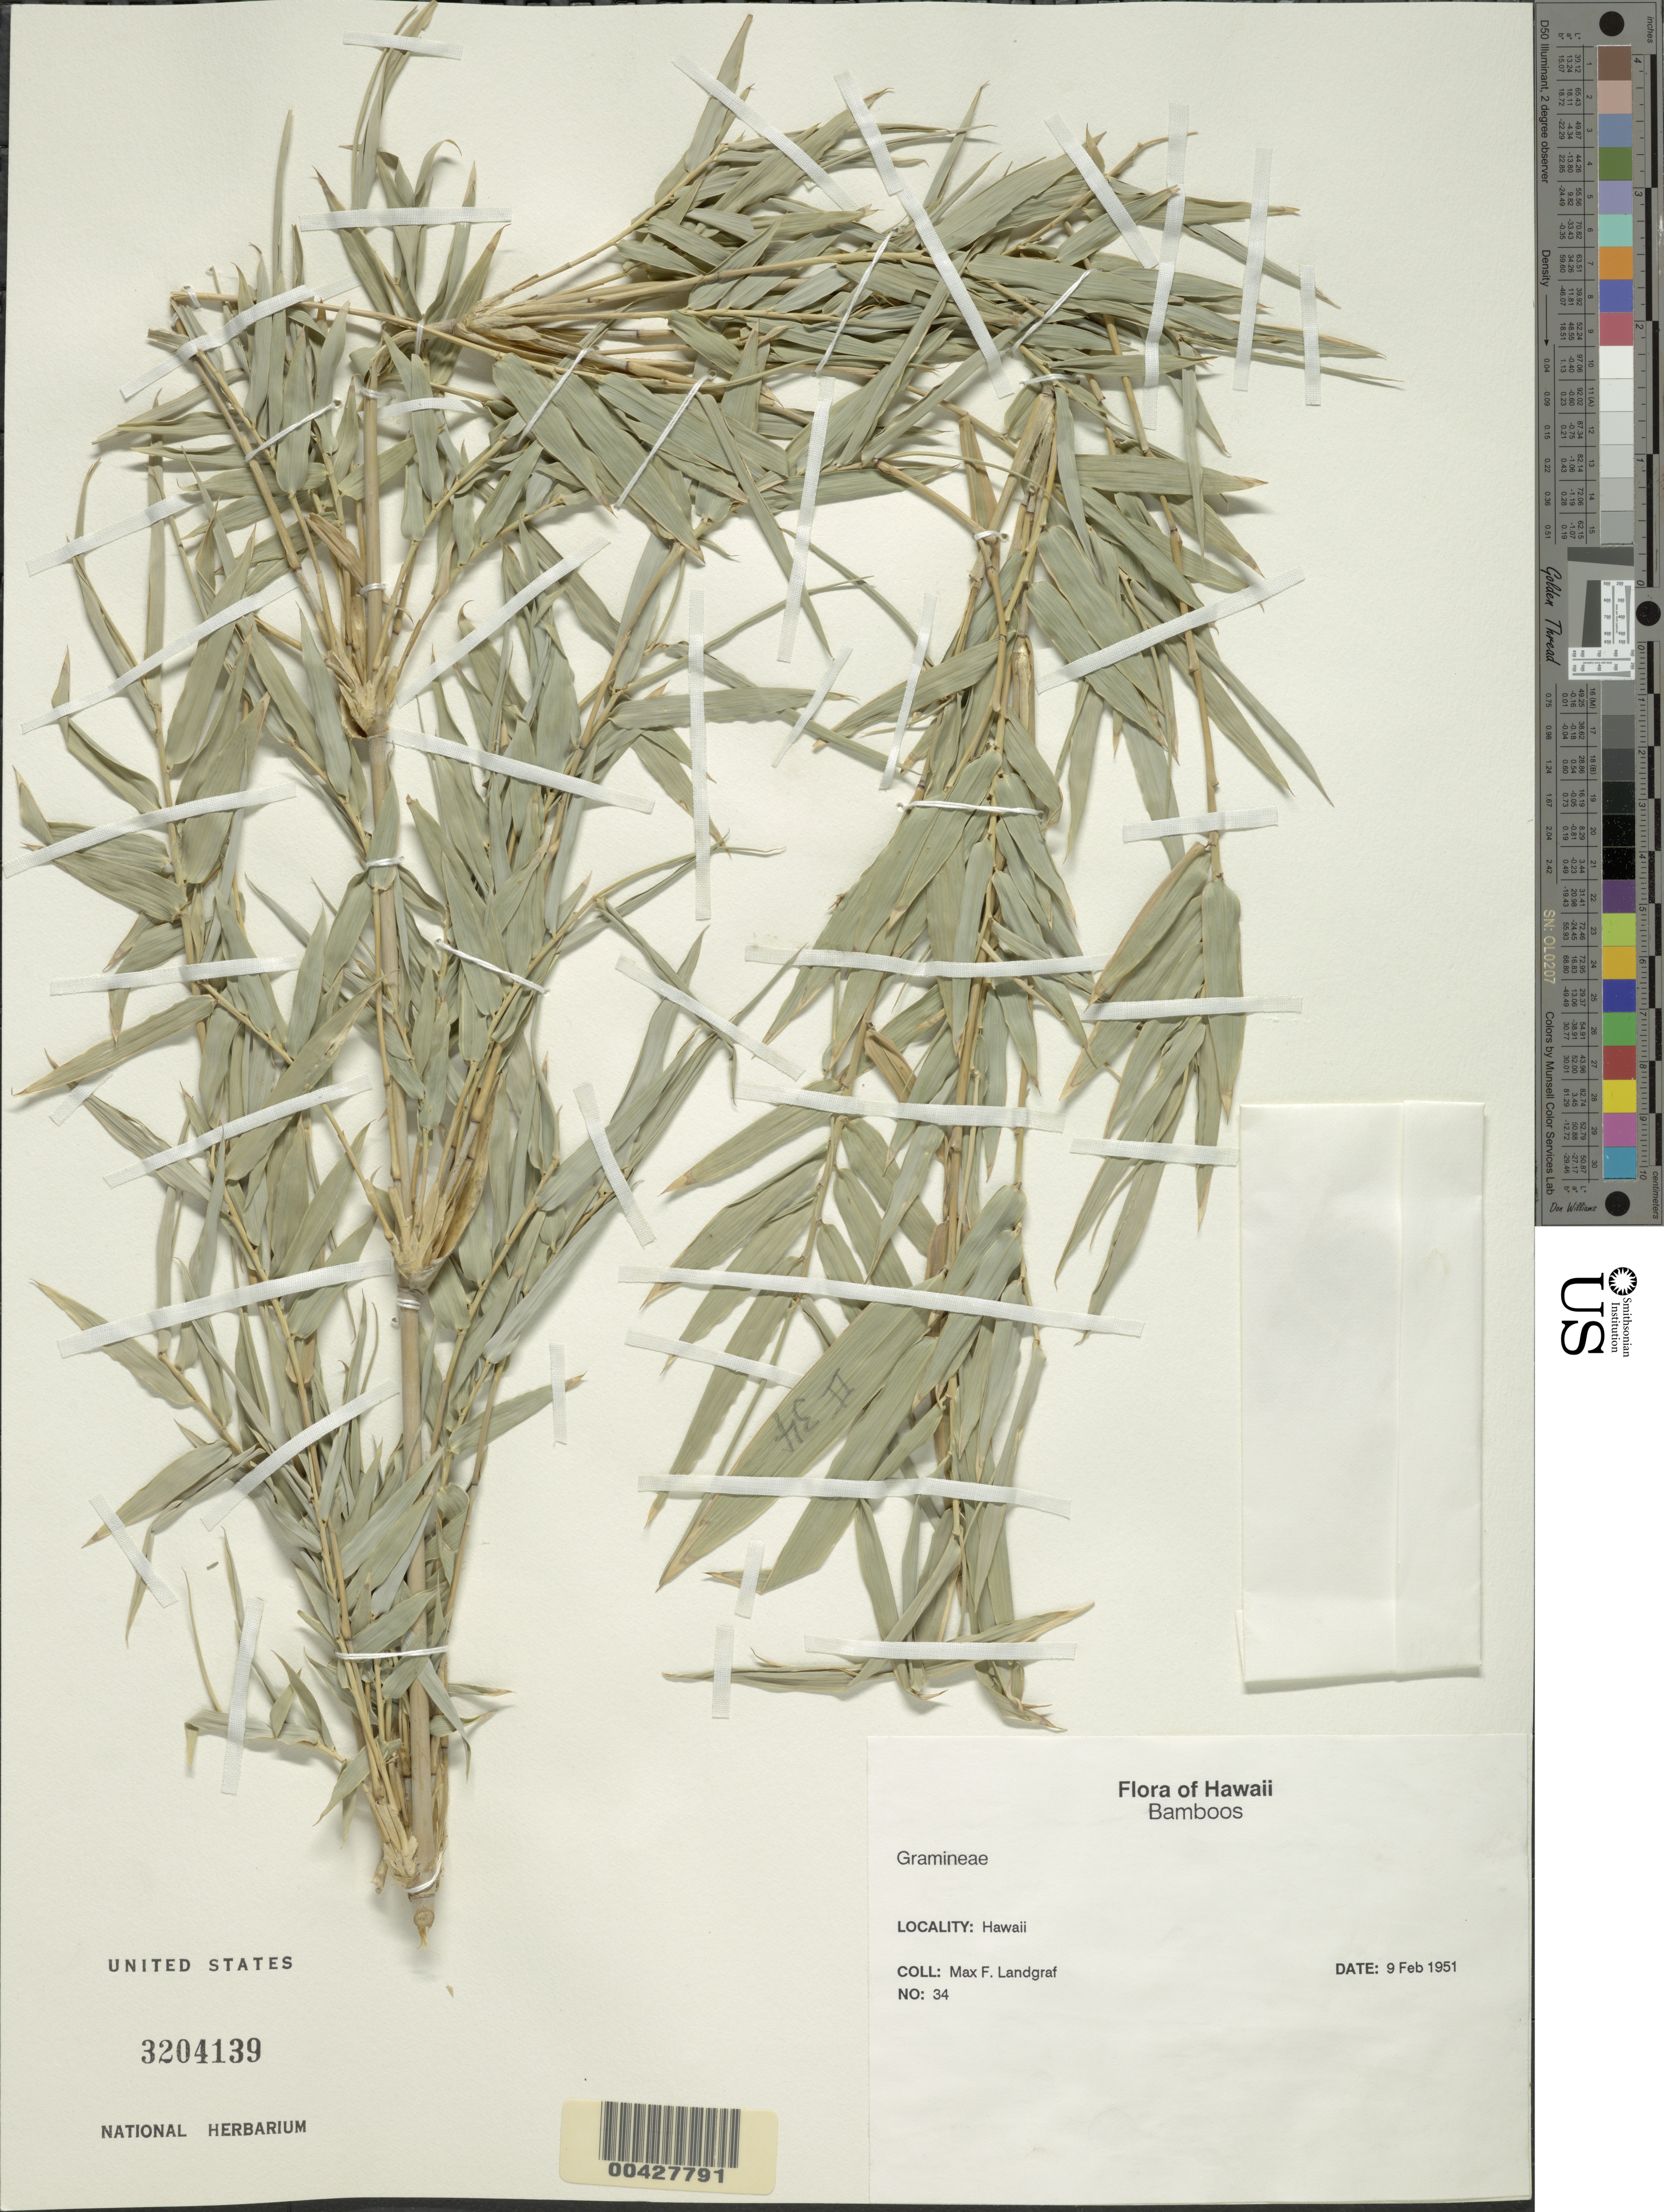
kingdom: Plantae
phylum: Tracheophyta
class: Liliopsida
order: Poales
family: Poaceae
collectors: M. Landgraf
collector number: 34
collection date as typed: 09 Feb 1951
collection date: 1951-02-09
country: United States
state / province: Hawaii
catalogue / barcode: US 3204139